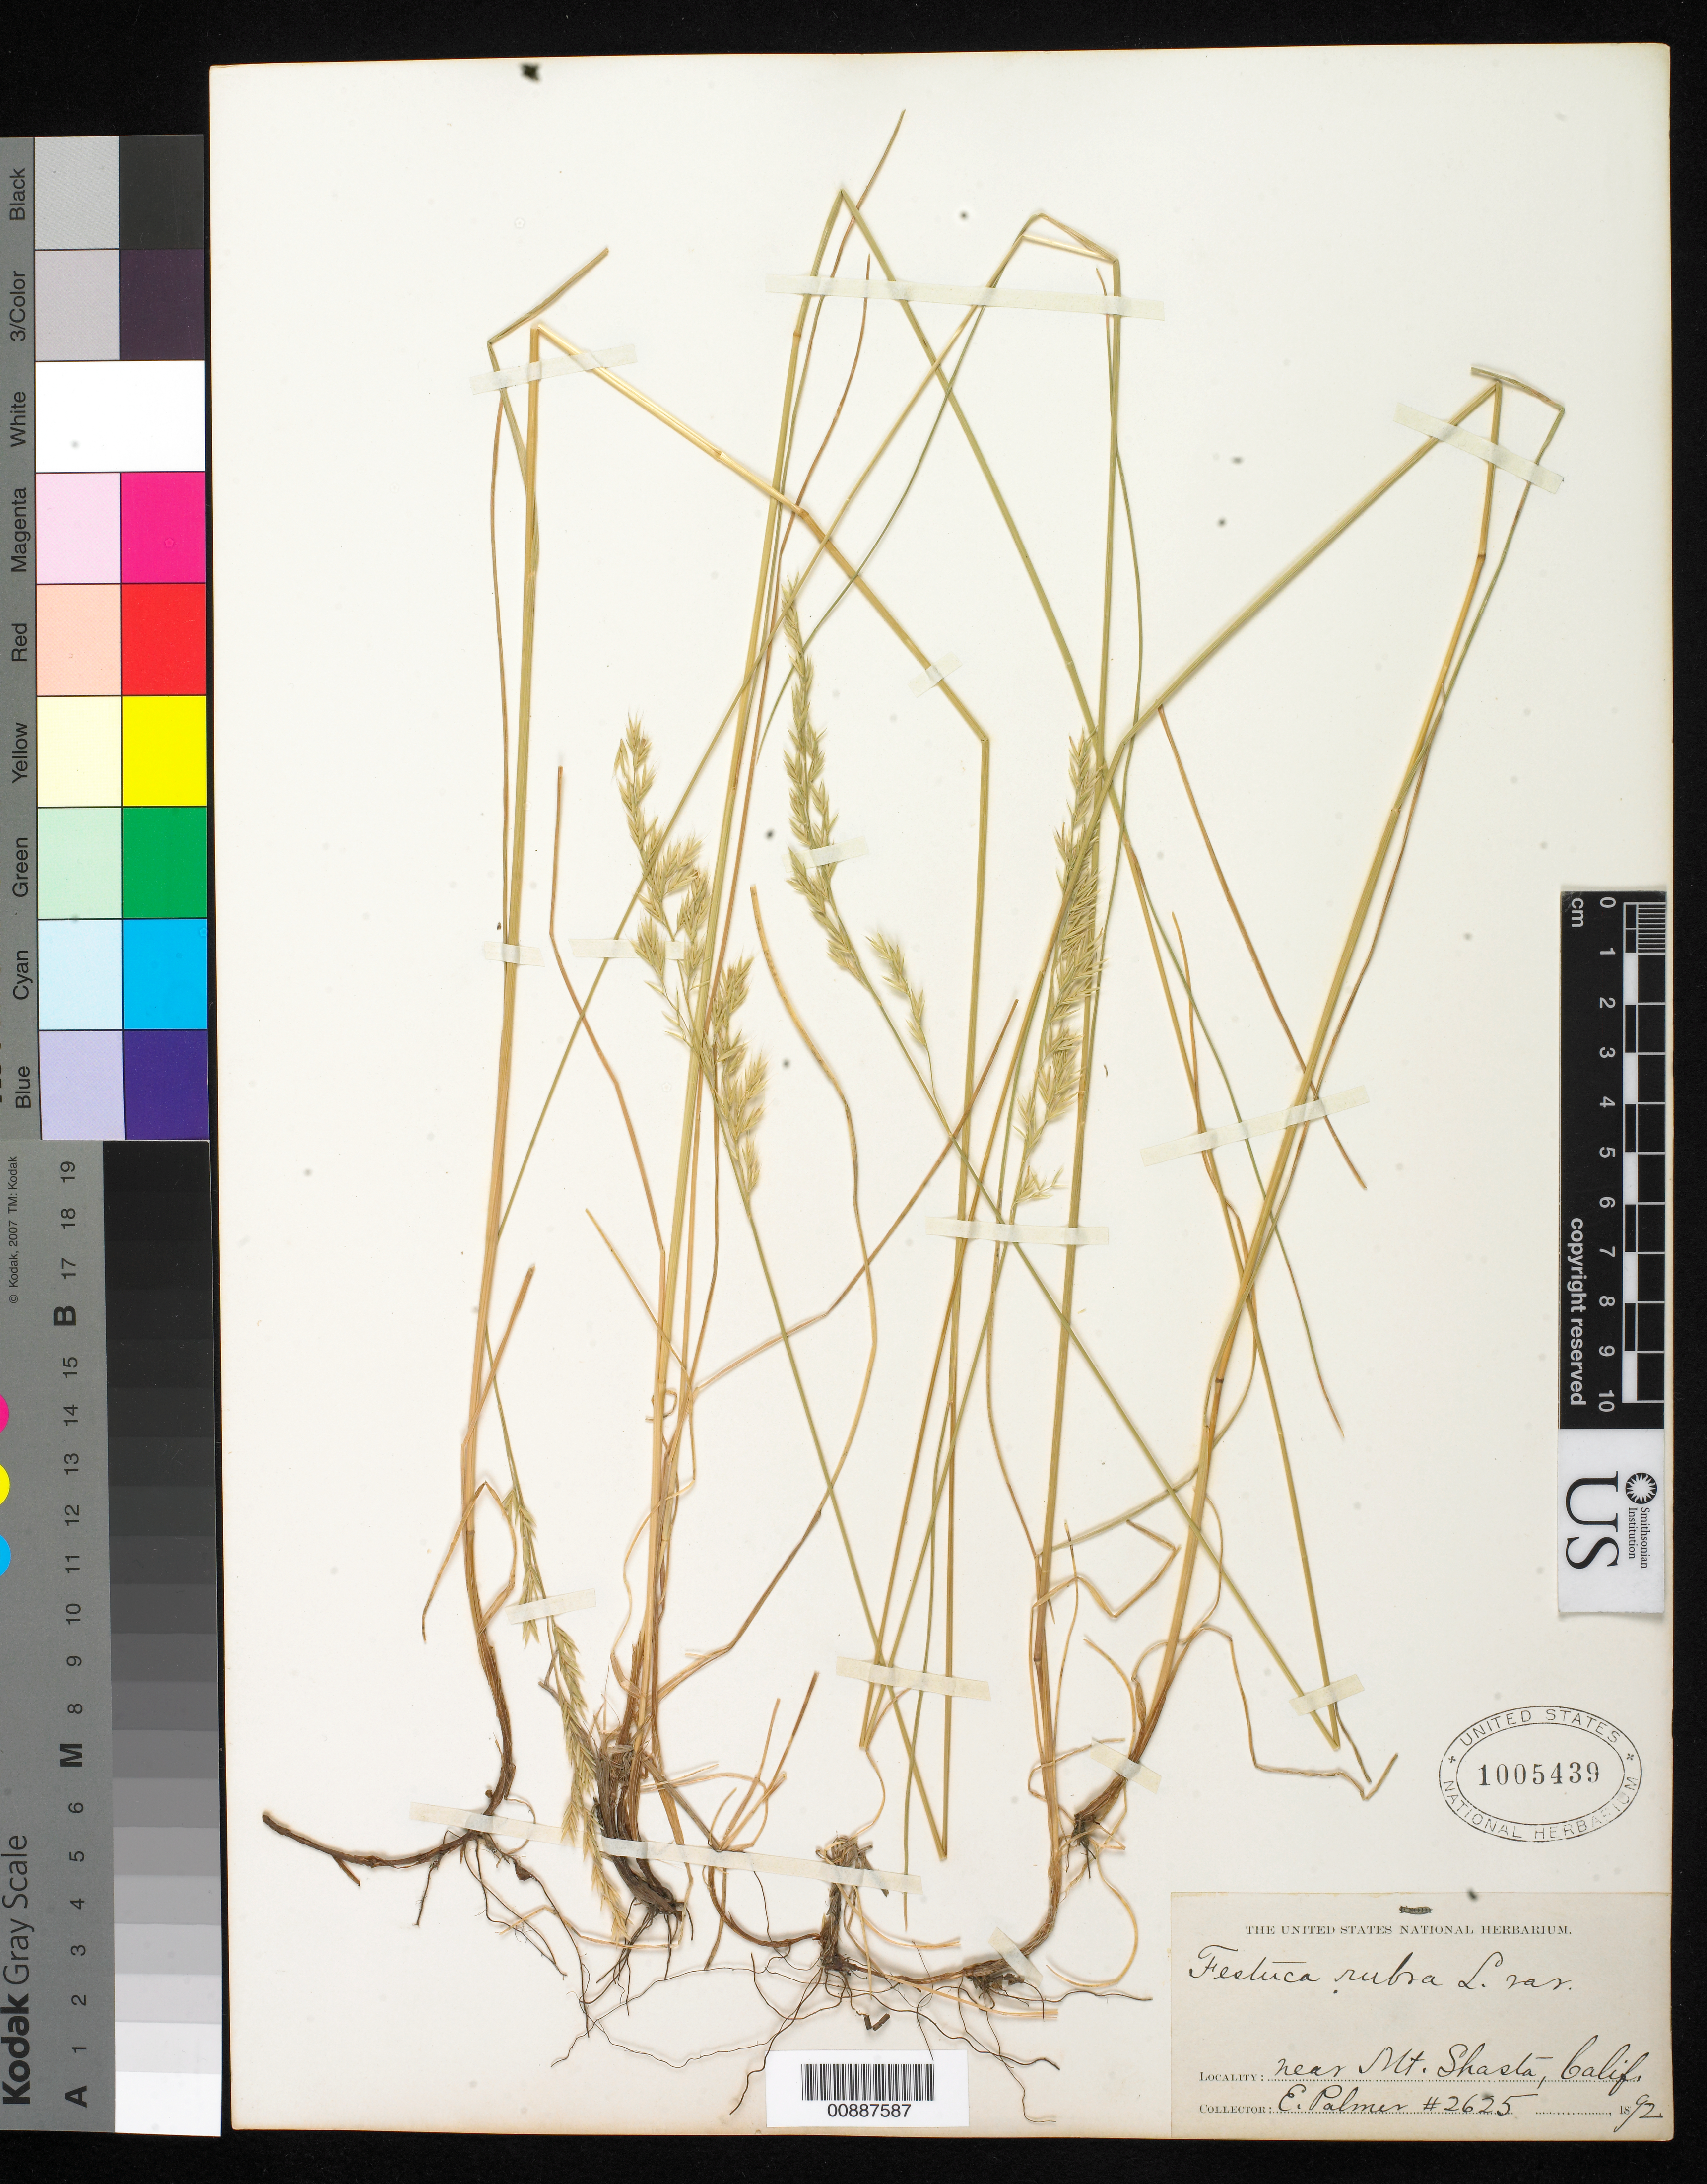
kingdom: Plantae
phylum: Tracheophyta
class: Liliopsida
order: Poales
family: Poaceae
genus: Festuca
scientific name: Festuca rubra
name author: L.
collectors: E. Palmer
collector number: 2625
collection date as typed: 1892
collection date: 1892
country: United States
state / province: California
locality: Near Mt. Shasta, California.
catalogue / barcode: US 1005439